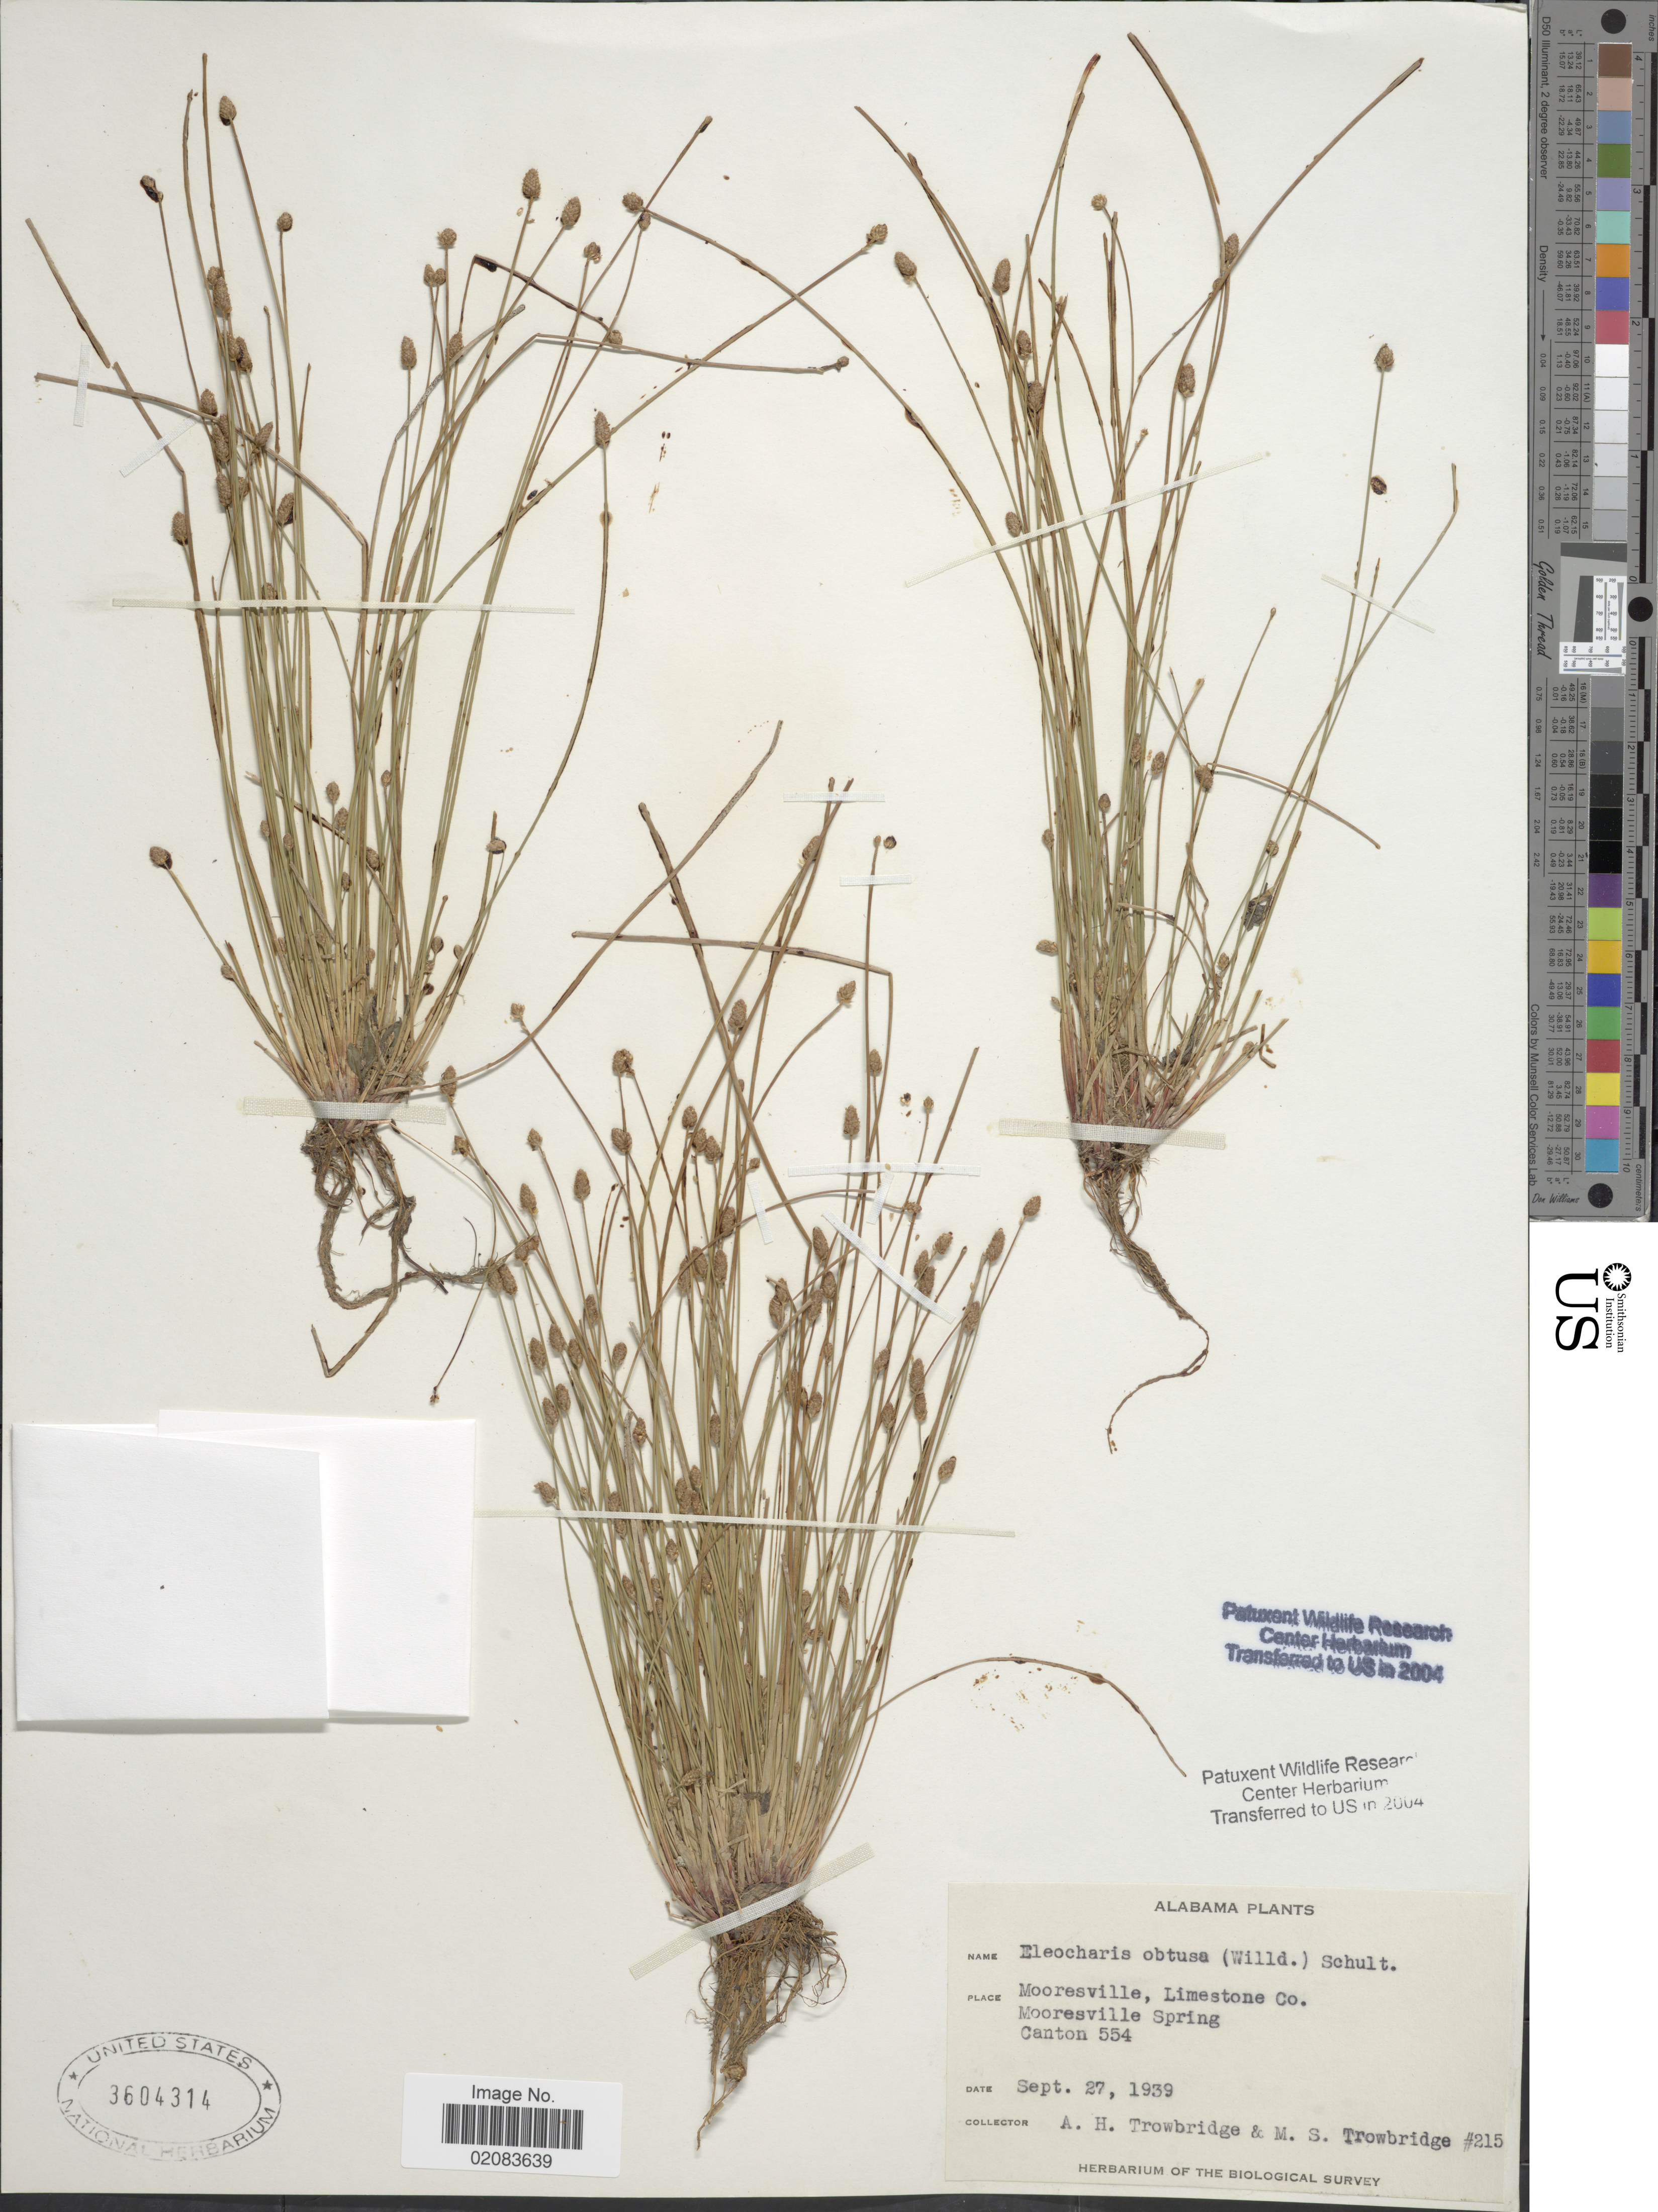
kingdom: Plantae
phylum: Tracheophyta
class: Liliopsida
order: Poales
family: Cyperaceae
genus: Eleocharis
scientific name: Eleocharis obtusa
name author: (Willd.) Schult.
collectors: A. H. Trowbridge & M. Trowbridge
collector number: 215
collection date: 1939-09-27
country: United States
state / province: Alabama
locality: Mooresville, Limestone Co., Mooresville Spring Canton 554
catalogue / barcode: US 3604314